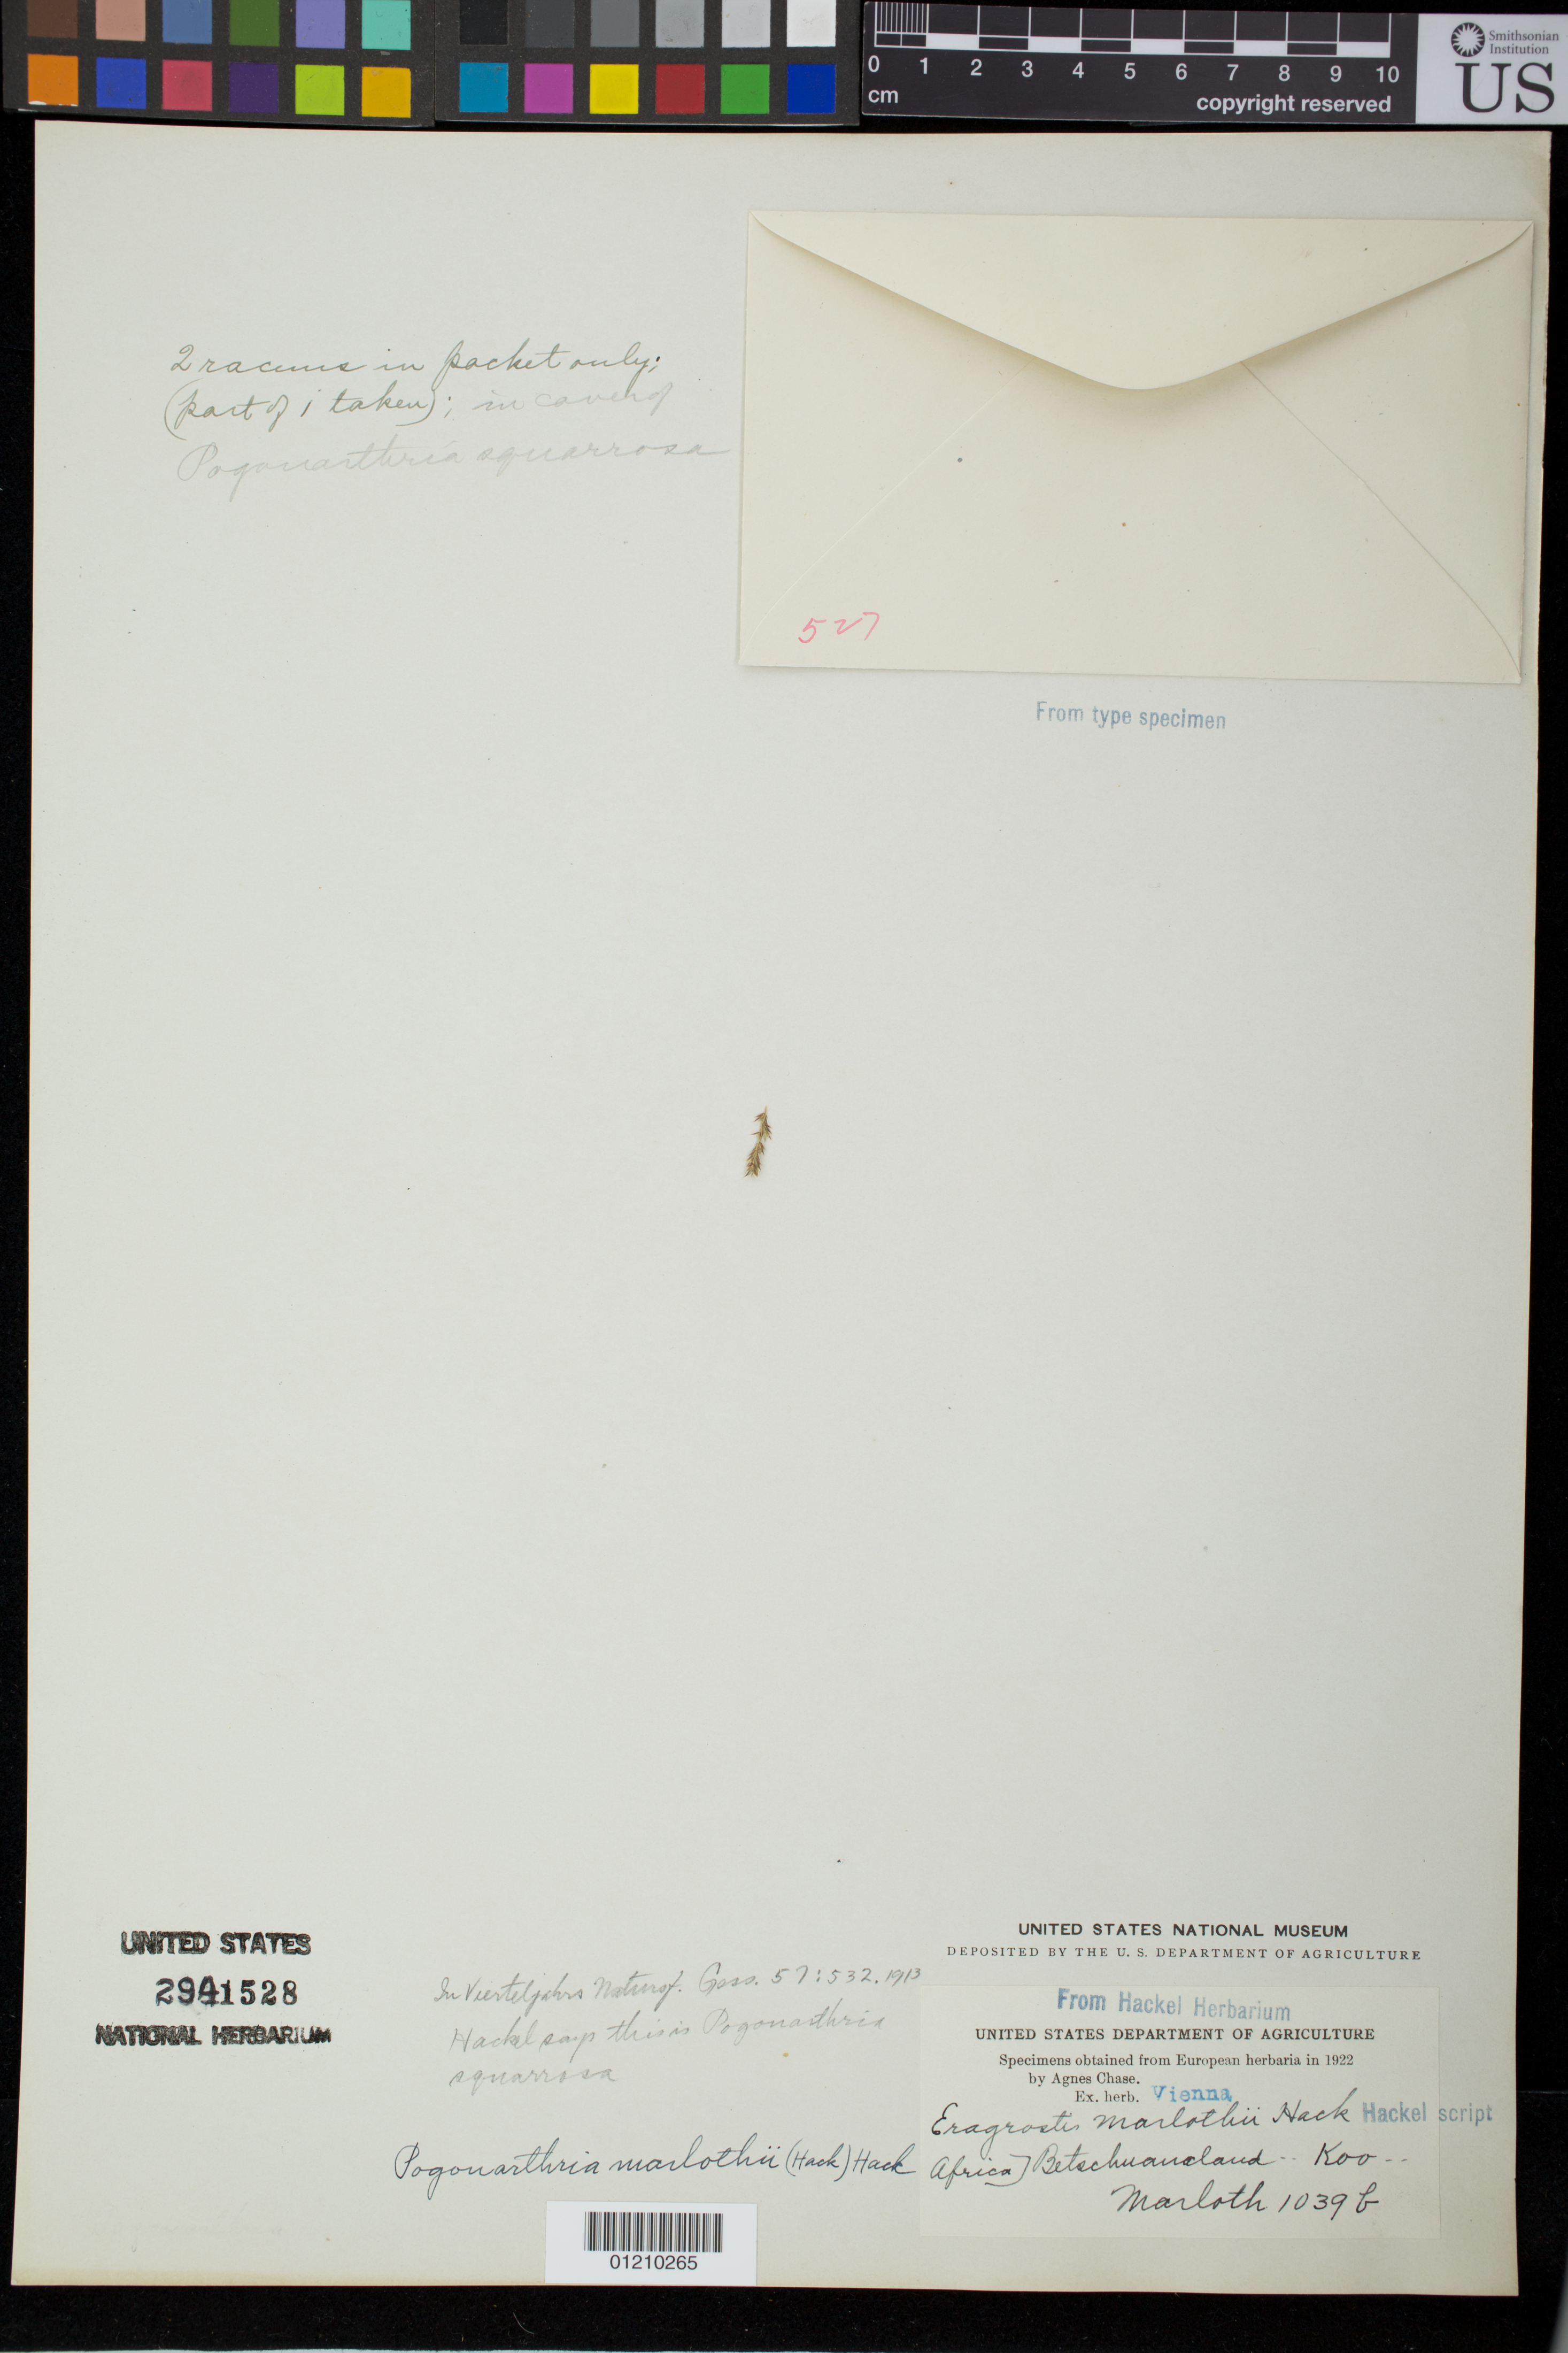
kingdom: Plantae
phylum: Tracheophyta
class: Liliopsida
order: Poales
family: Poaceae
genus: Eragrostis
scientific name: Eragrostis marlothii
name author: Hack.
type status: Isotype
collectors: H. Marloth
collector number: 1039b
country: South Africa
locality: Betschuanaland. Koo_.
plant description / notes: Fragmentary material of type specimen ex herb. Vienna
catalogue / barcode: US 2941528